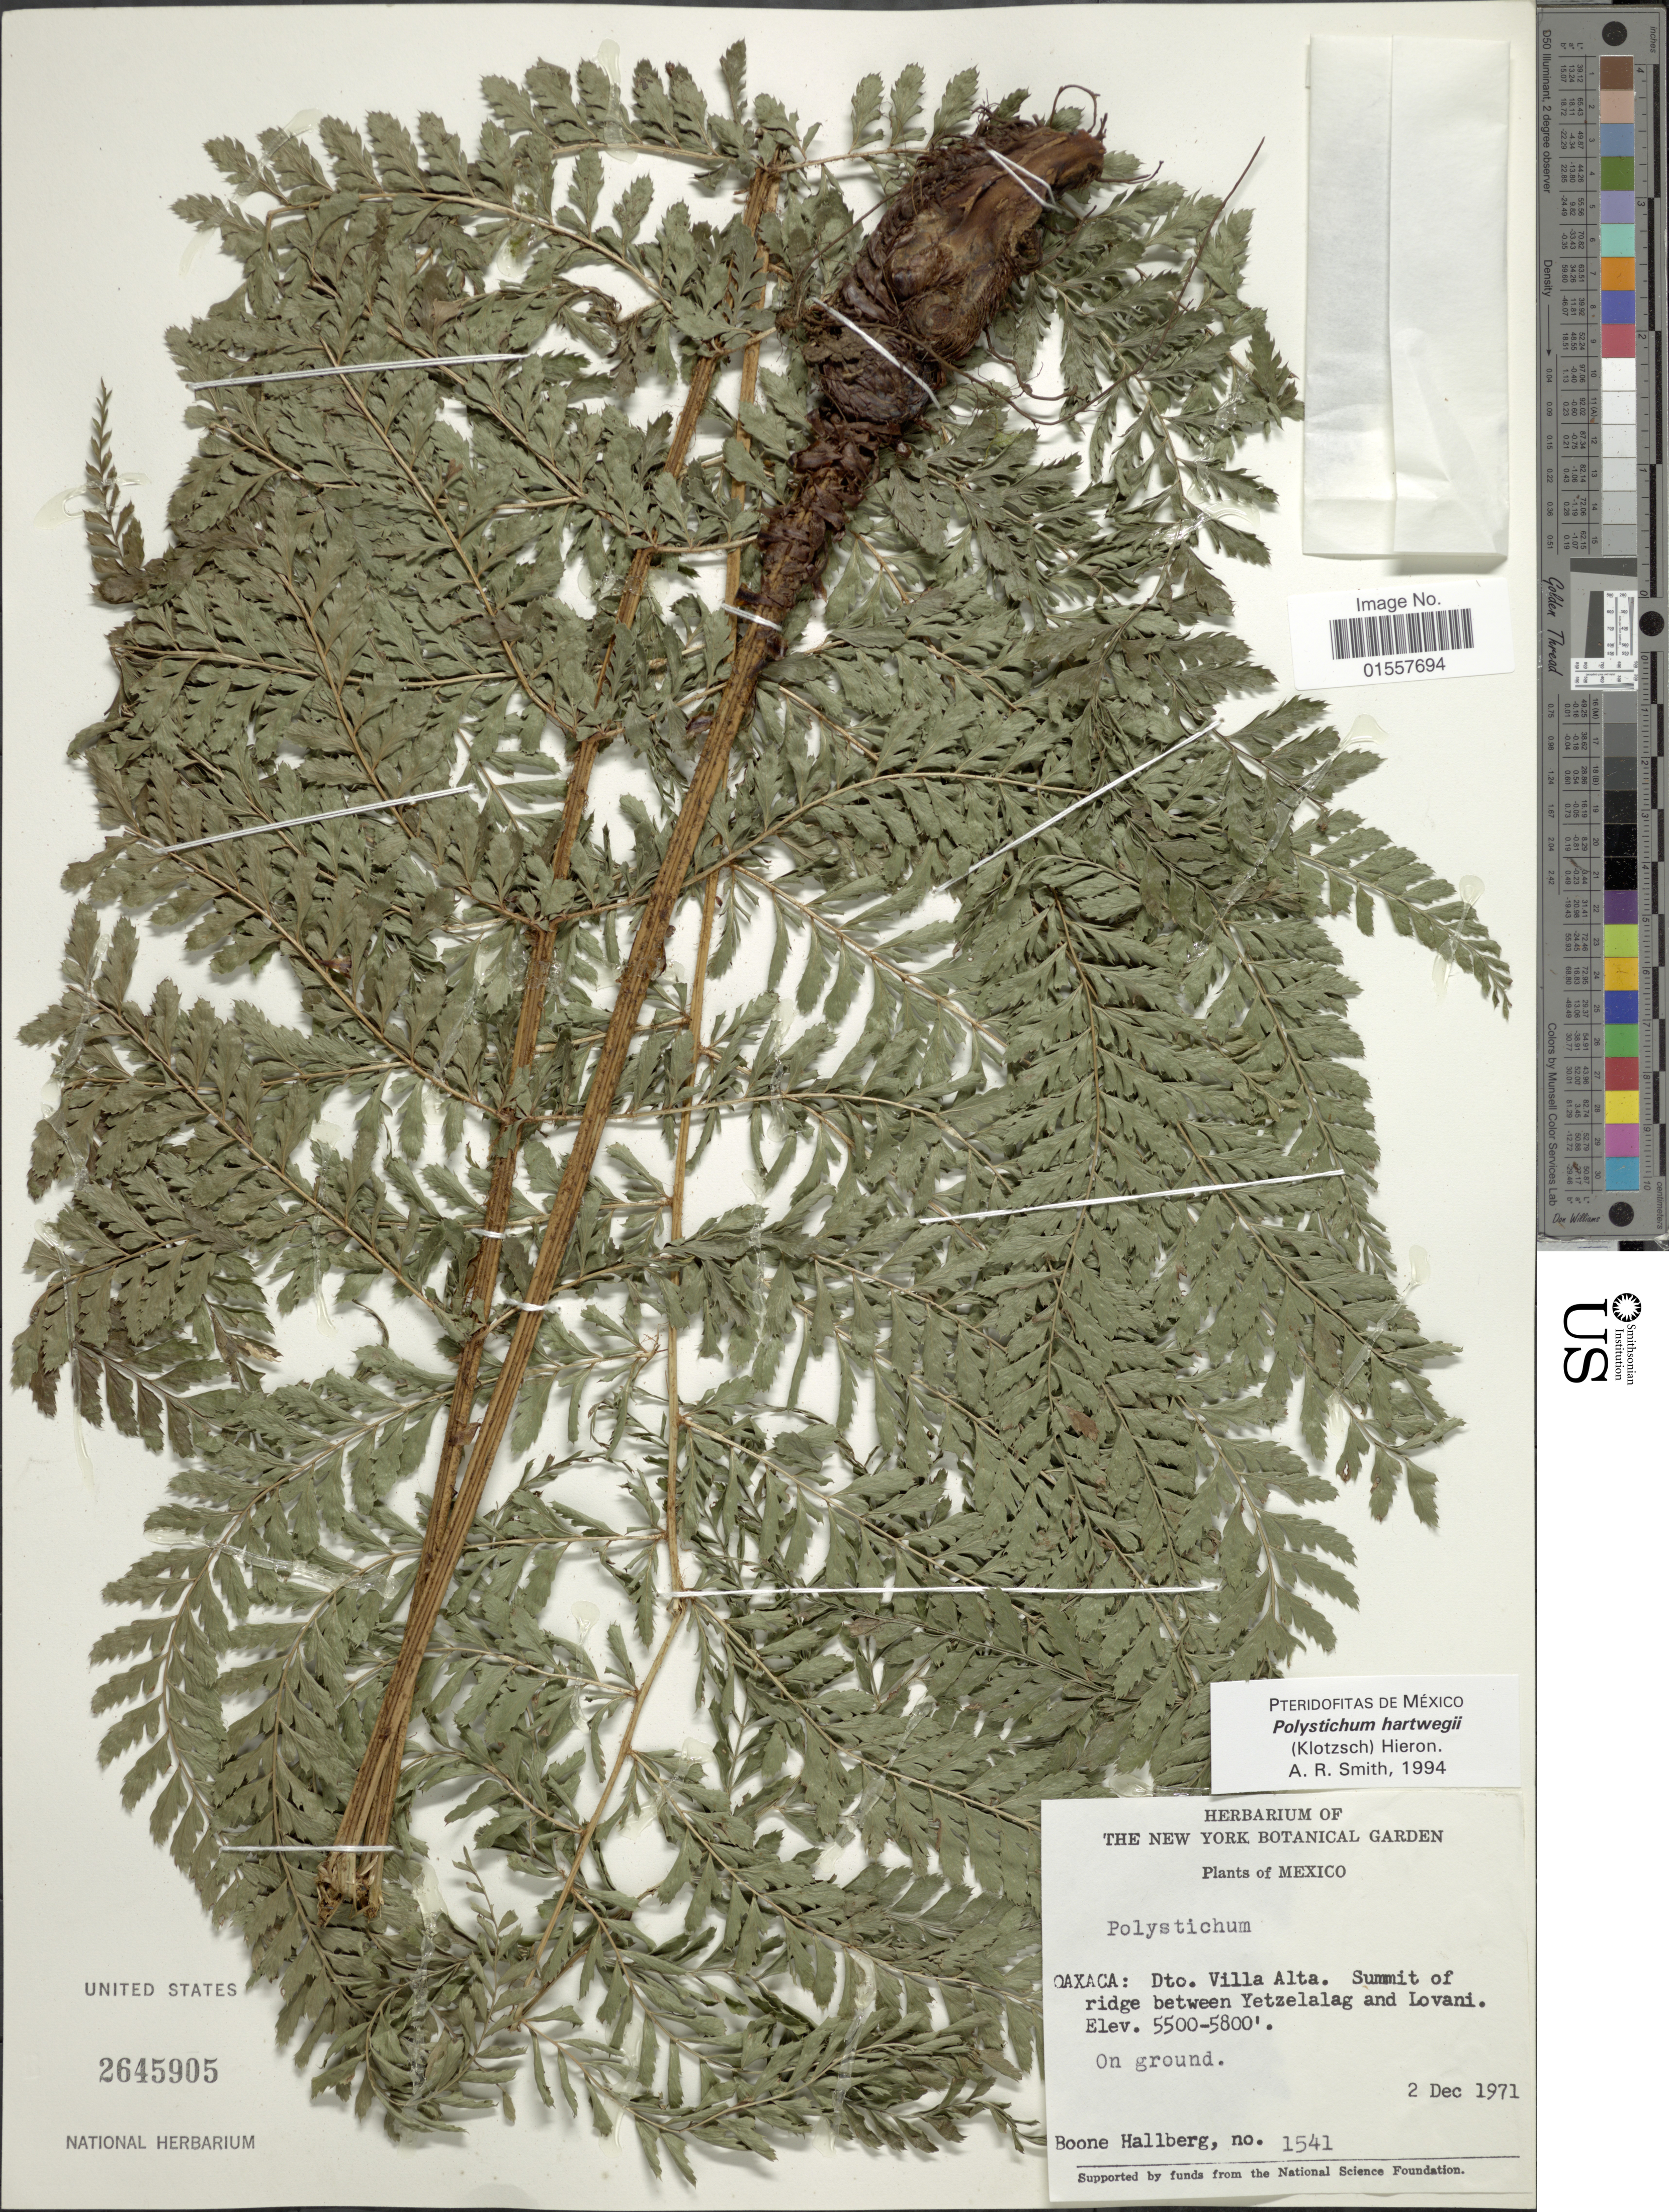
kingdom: Plantae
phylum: Tracheophyta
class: Polypodiopsida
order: Polypodiales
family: Dryopteridaceae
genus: Polystichum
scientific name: Polystichum hartwegii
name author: (Klotzsch) Hieron.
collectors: B. Hallberg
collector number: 1541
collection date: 1971-12-02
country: Mexico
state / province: Oaxaca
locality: Oaxaca: Dto. Villa Alta, summit of ridge between Yetzelalag and Lovani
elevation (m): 1676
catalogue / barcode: US 2645905